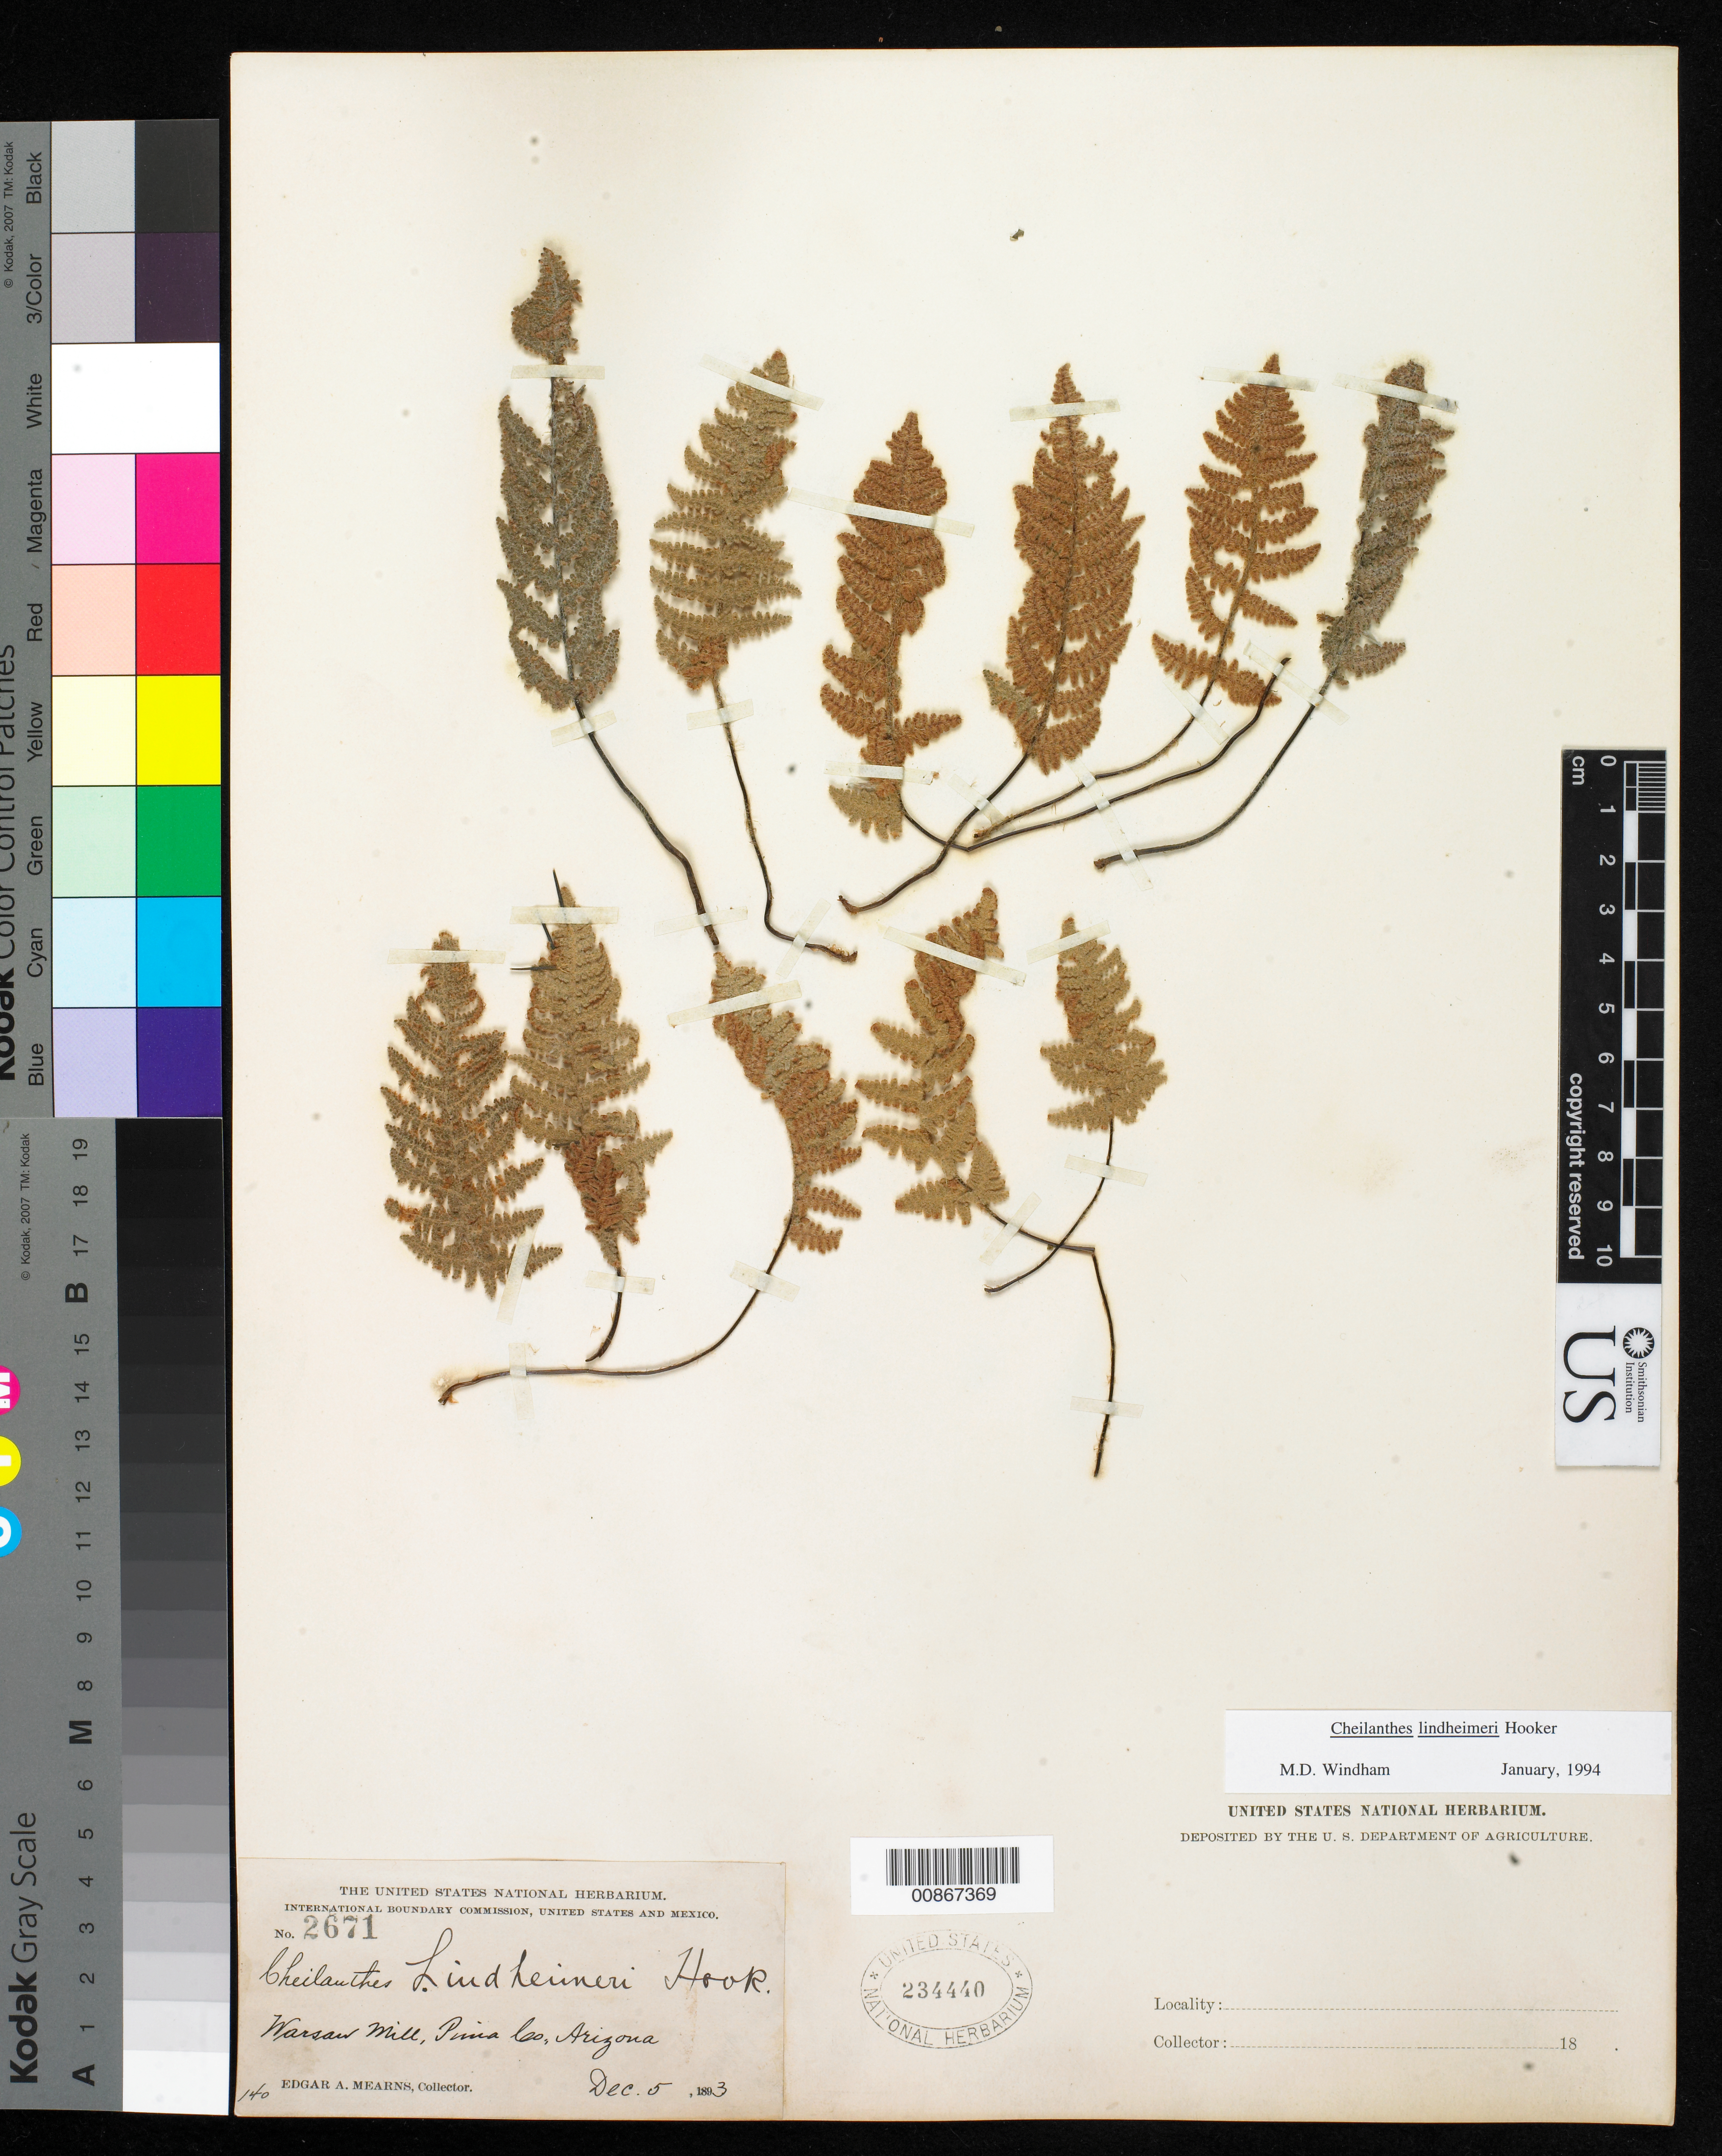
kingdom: Plantae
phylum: Tracheophyta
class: Polypodiopsida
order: Polypodiales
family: Pteridaceae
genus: Myriopteris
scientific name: Myriopteris lindheimeri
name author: (Hook.) J. Sm.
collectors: E. A. Mearns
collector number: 2671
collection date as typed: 05 Dec 1893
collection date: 1893-12-05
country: United States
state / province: Arizona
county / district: Pima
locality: Warsow Mill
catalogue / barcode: US 234440